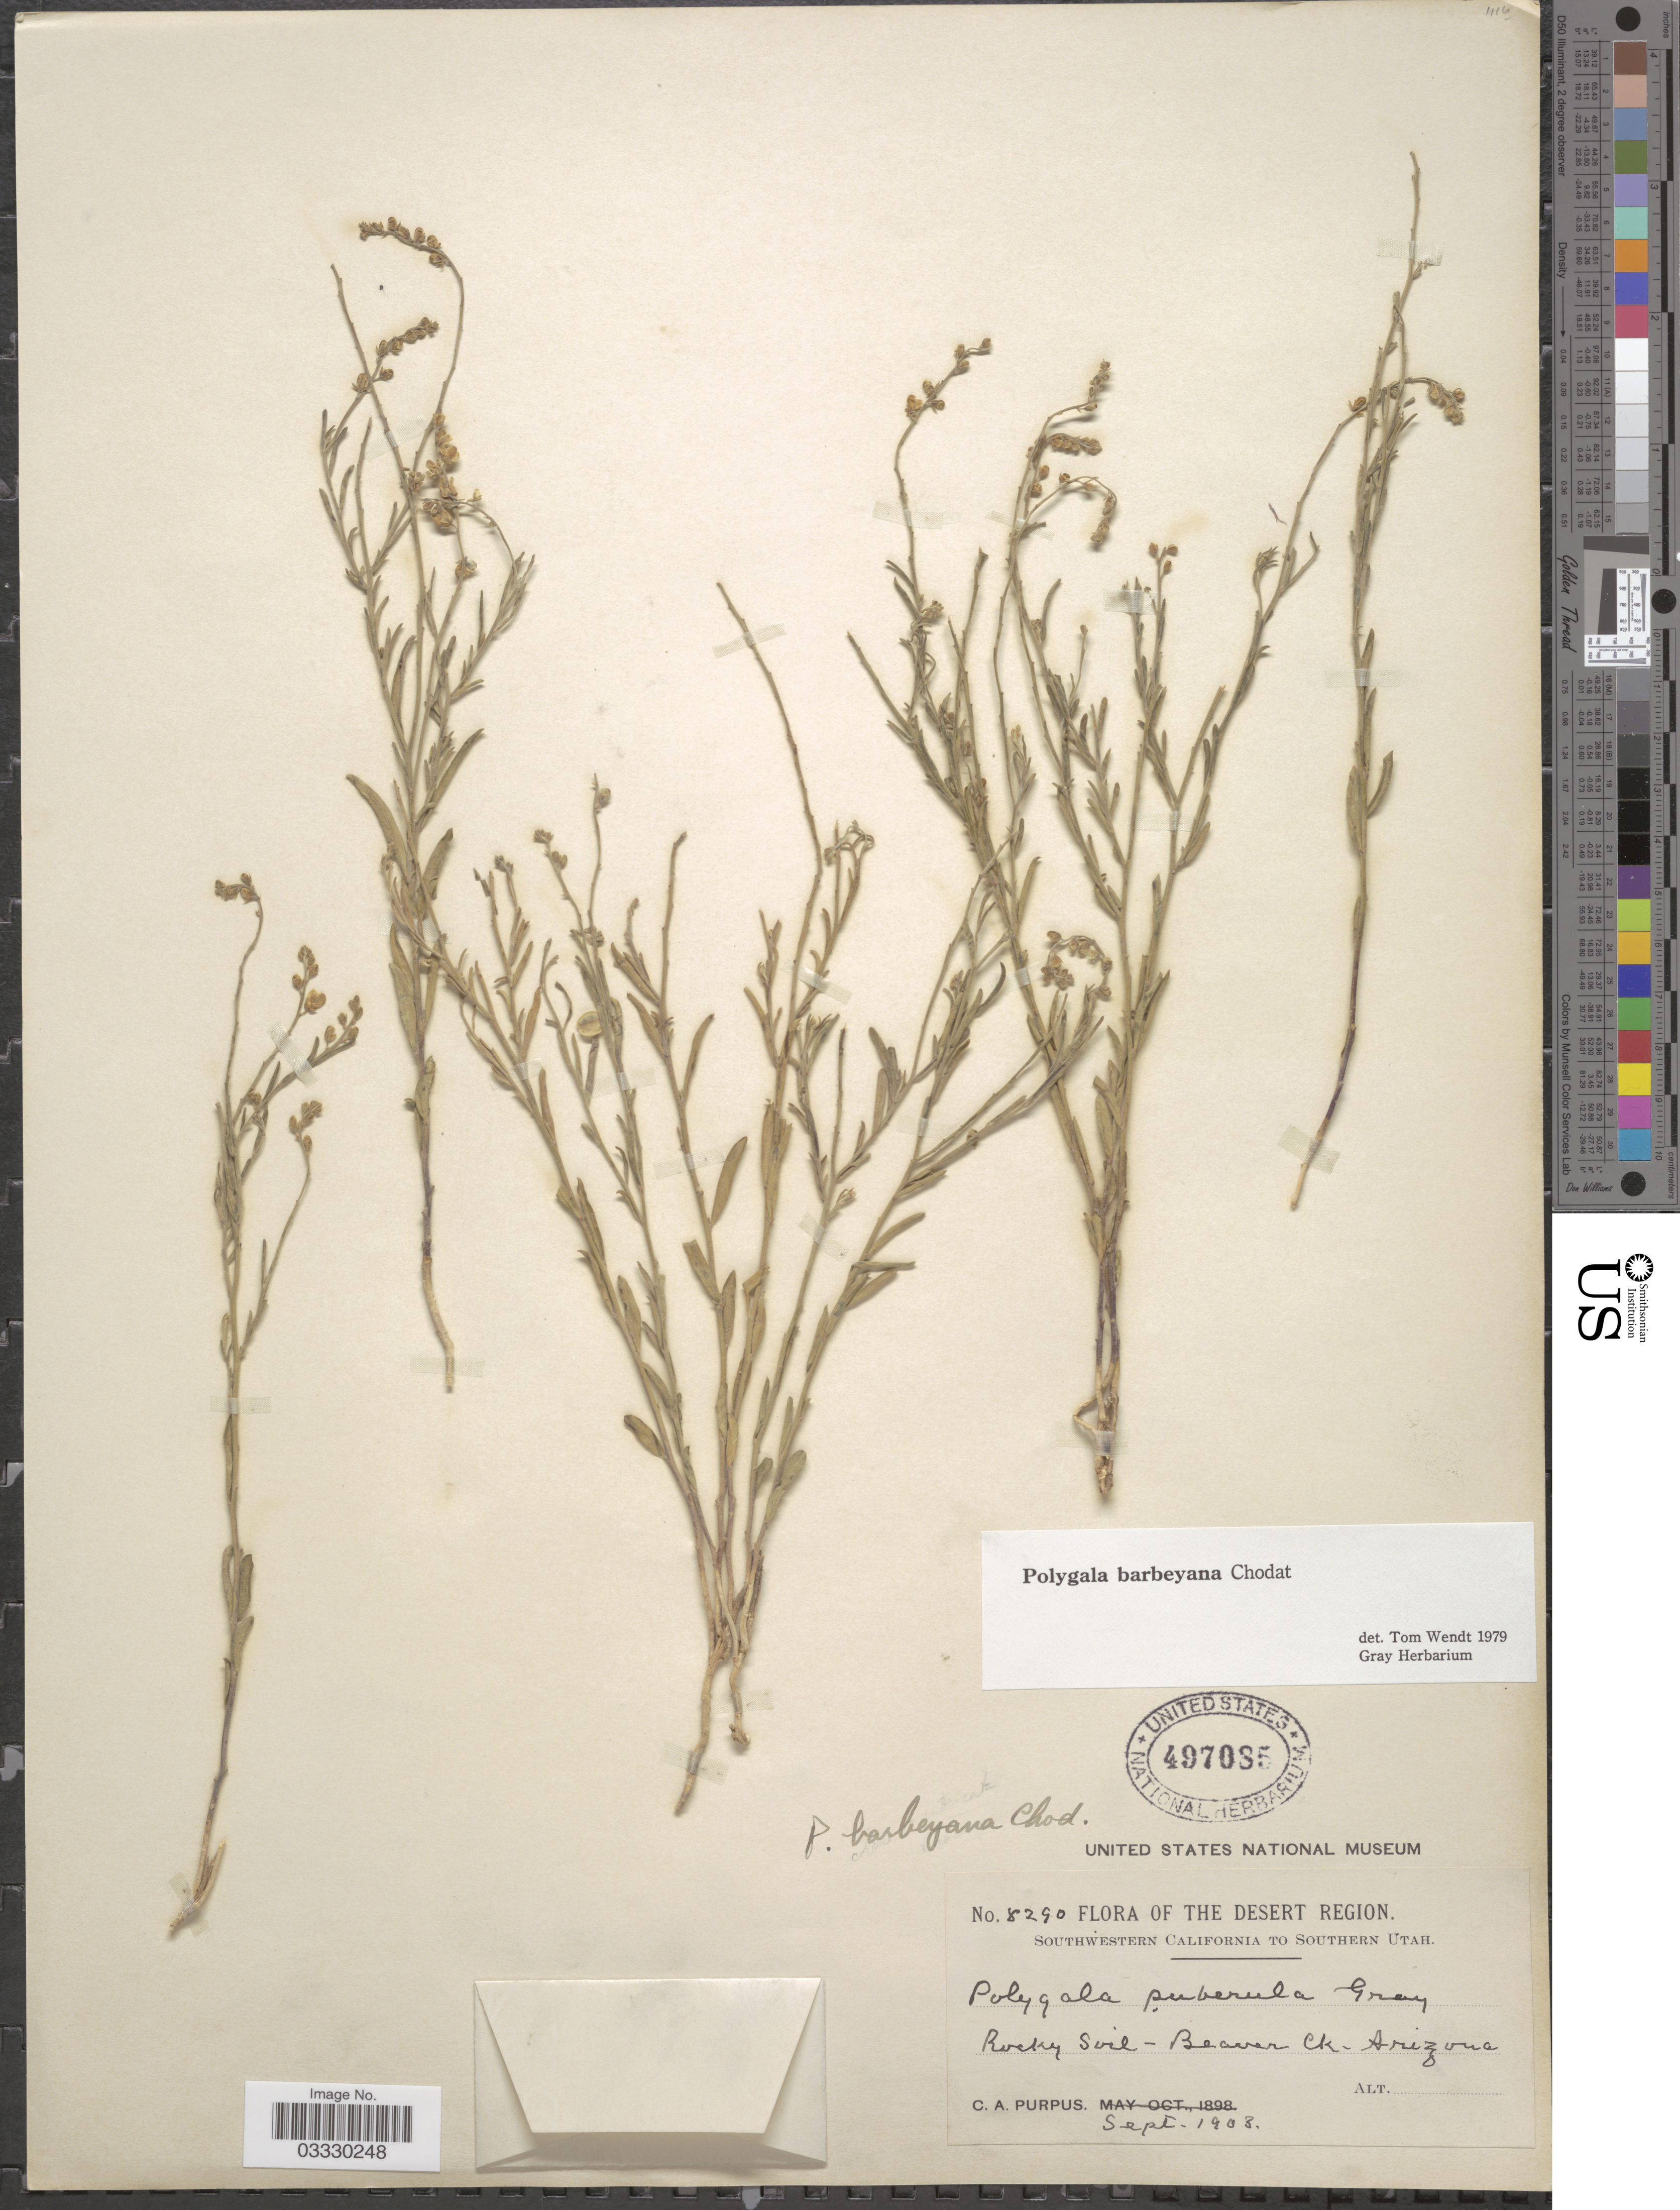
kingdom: Plantae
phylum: Tracheophyta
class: Magnoliopsida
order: Fabales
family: Polygalaceae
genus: Hebecarpa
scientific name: Hebecarpa barbeyana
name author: (Chodat) J.R. Abbott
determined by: Strong, Mark T., (BOT), Smithsonian Institution - National Museum of Natural History (UNITED STATES)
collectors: C. A. Purpus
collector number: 8290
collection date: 1903-09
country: United States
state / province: Arizona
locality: Desert Region. Beaver Ck.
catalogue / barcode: US 497085